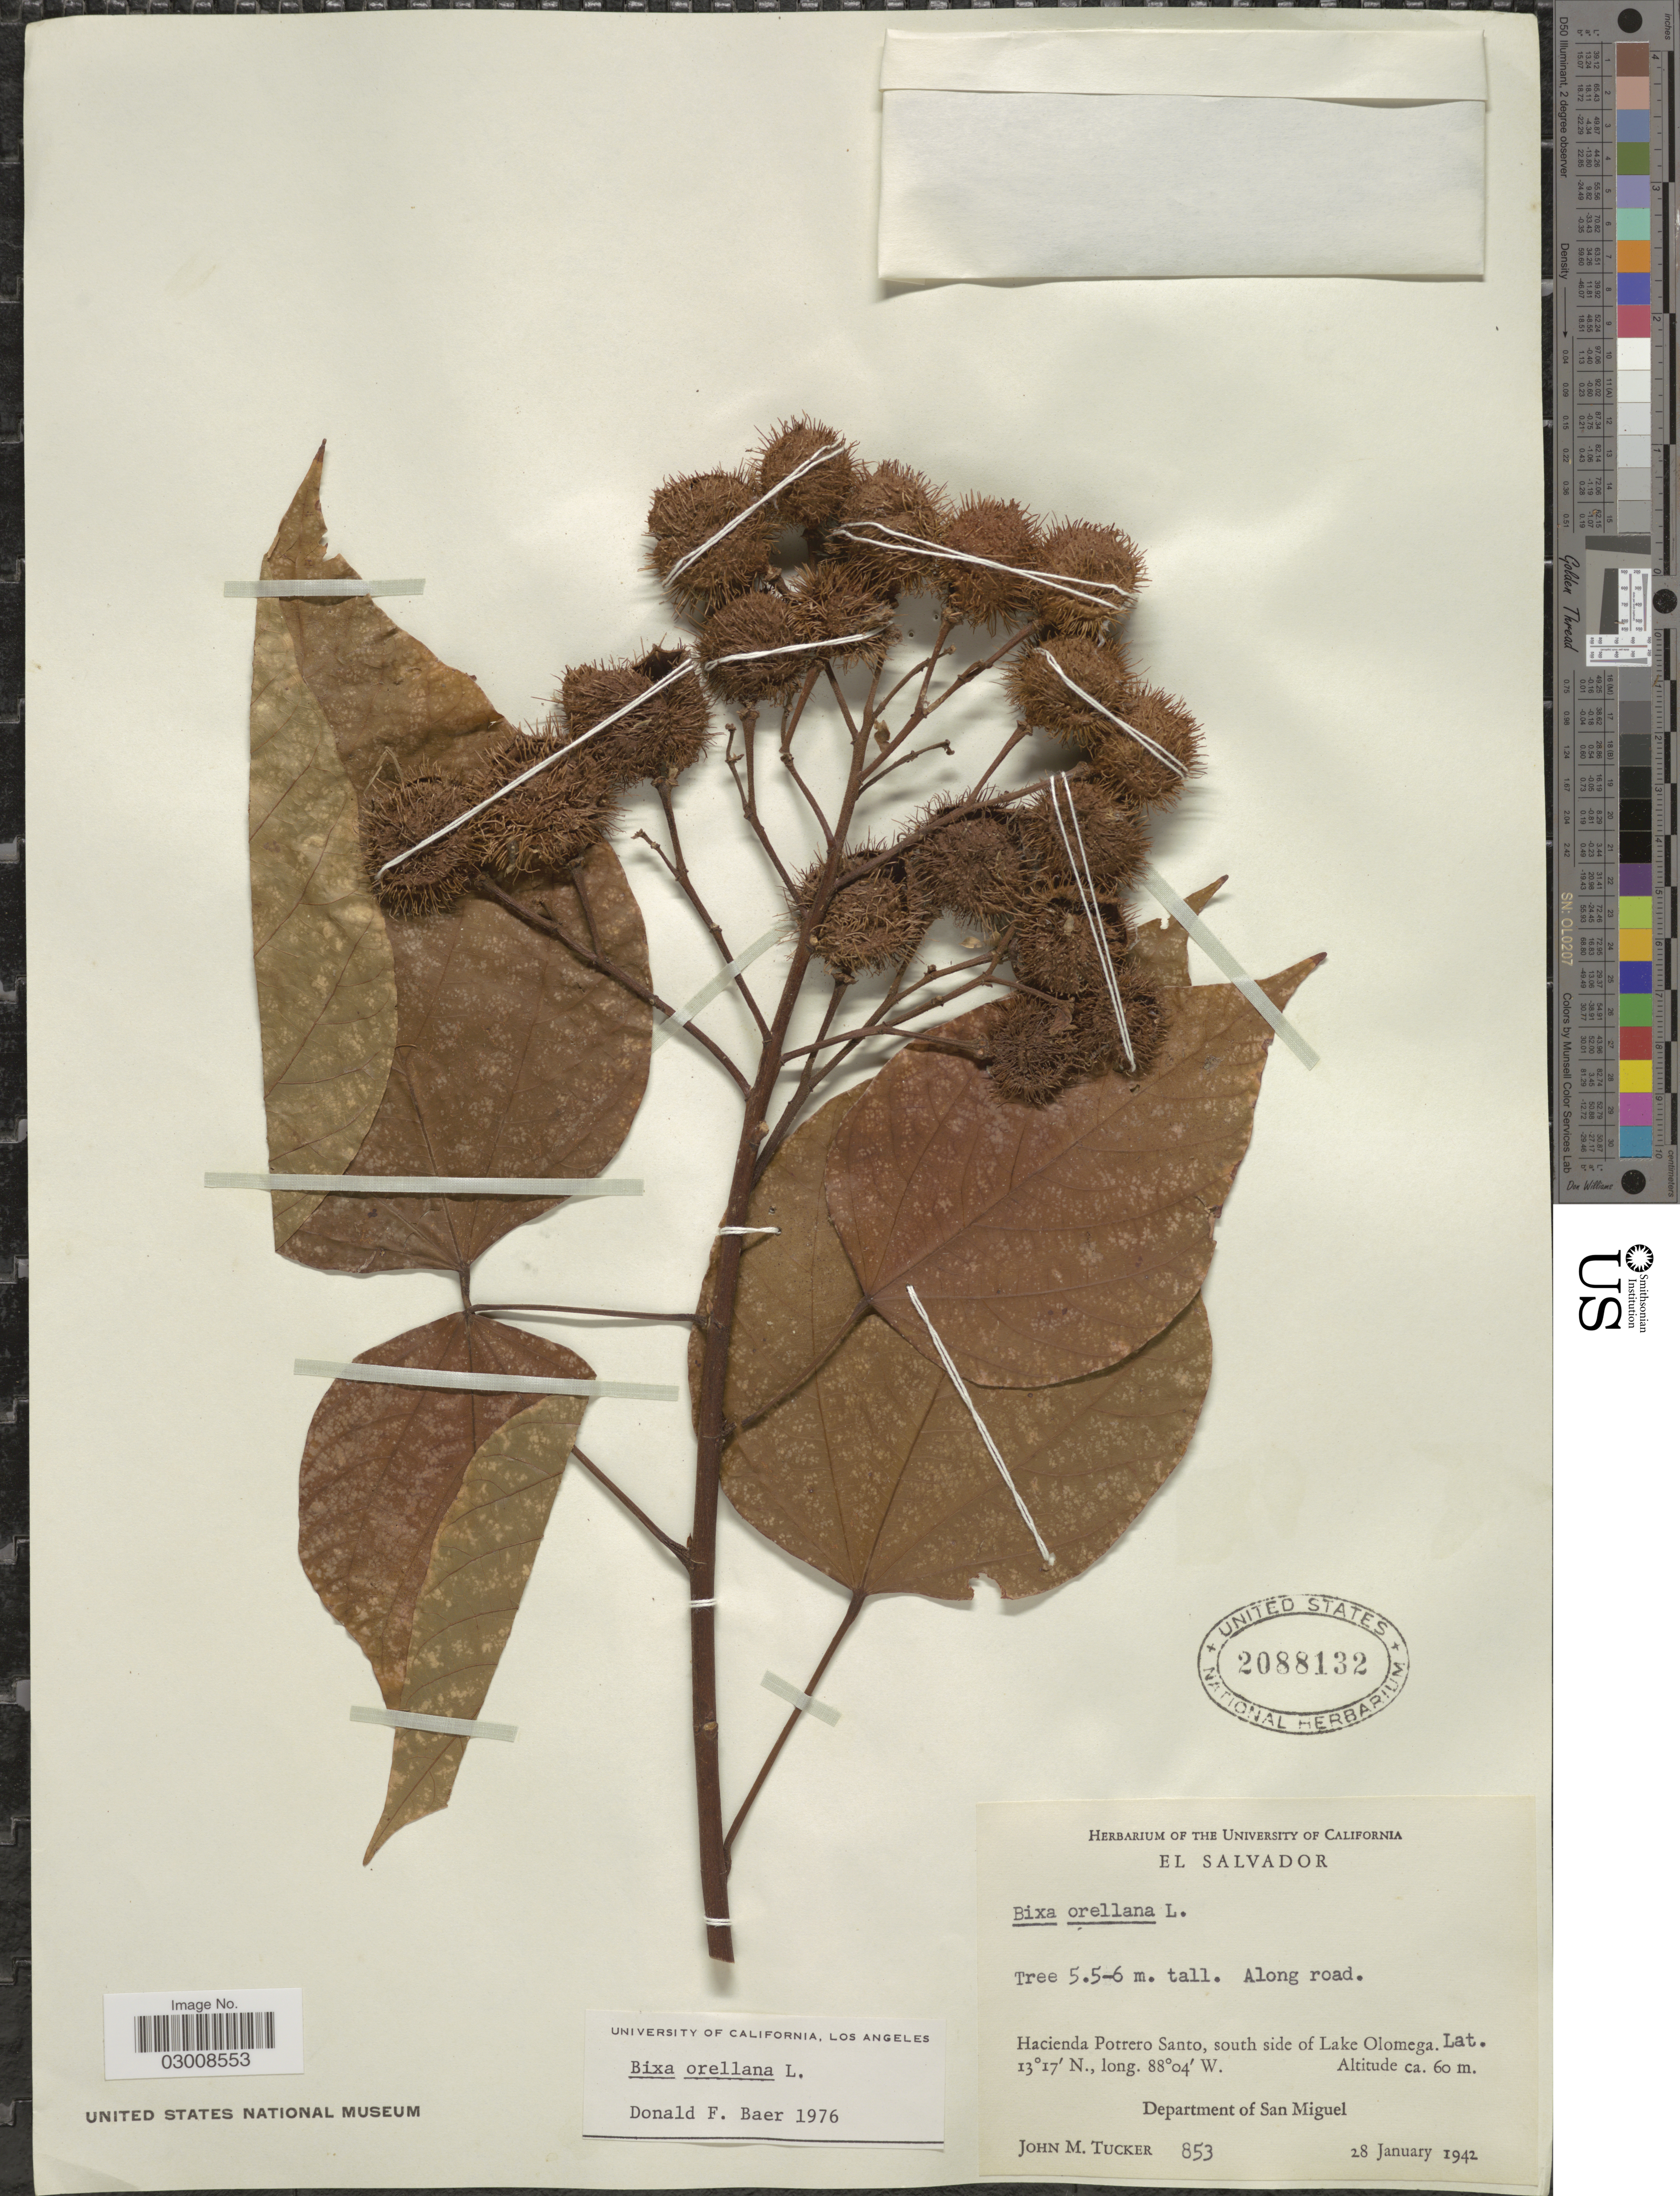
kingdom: Plantae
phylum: Tracheophyta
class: Magnoliopsida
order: Malvales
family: Bixaceae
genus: Bixa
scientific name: Bixa orellana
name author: L.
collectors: J. M. Tucker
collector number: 853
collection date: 1942-01-28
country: El Salvador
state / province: San Miguel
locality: Hacienda Potrero Santo, south side of Lake Olomega, Department of San Miguel.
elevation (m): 60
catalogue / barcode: US 2088132